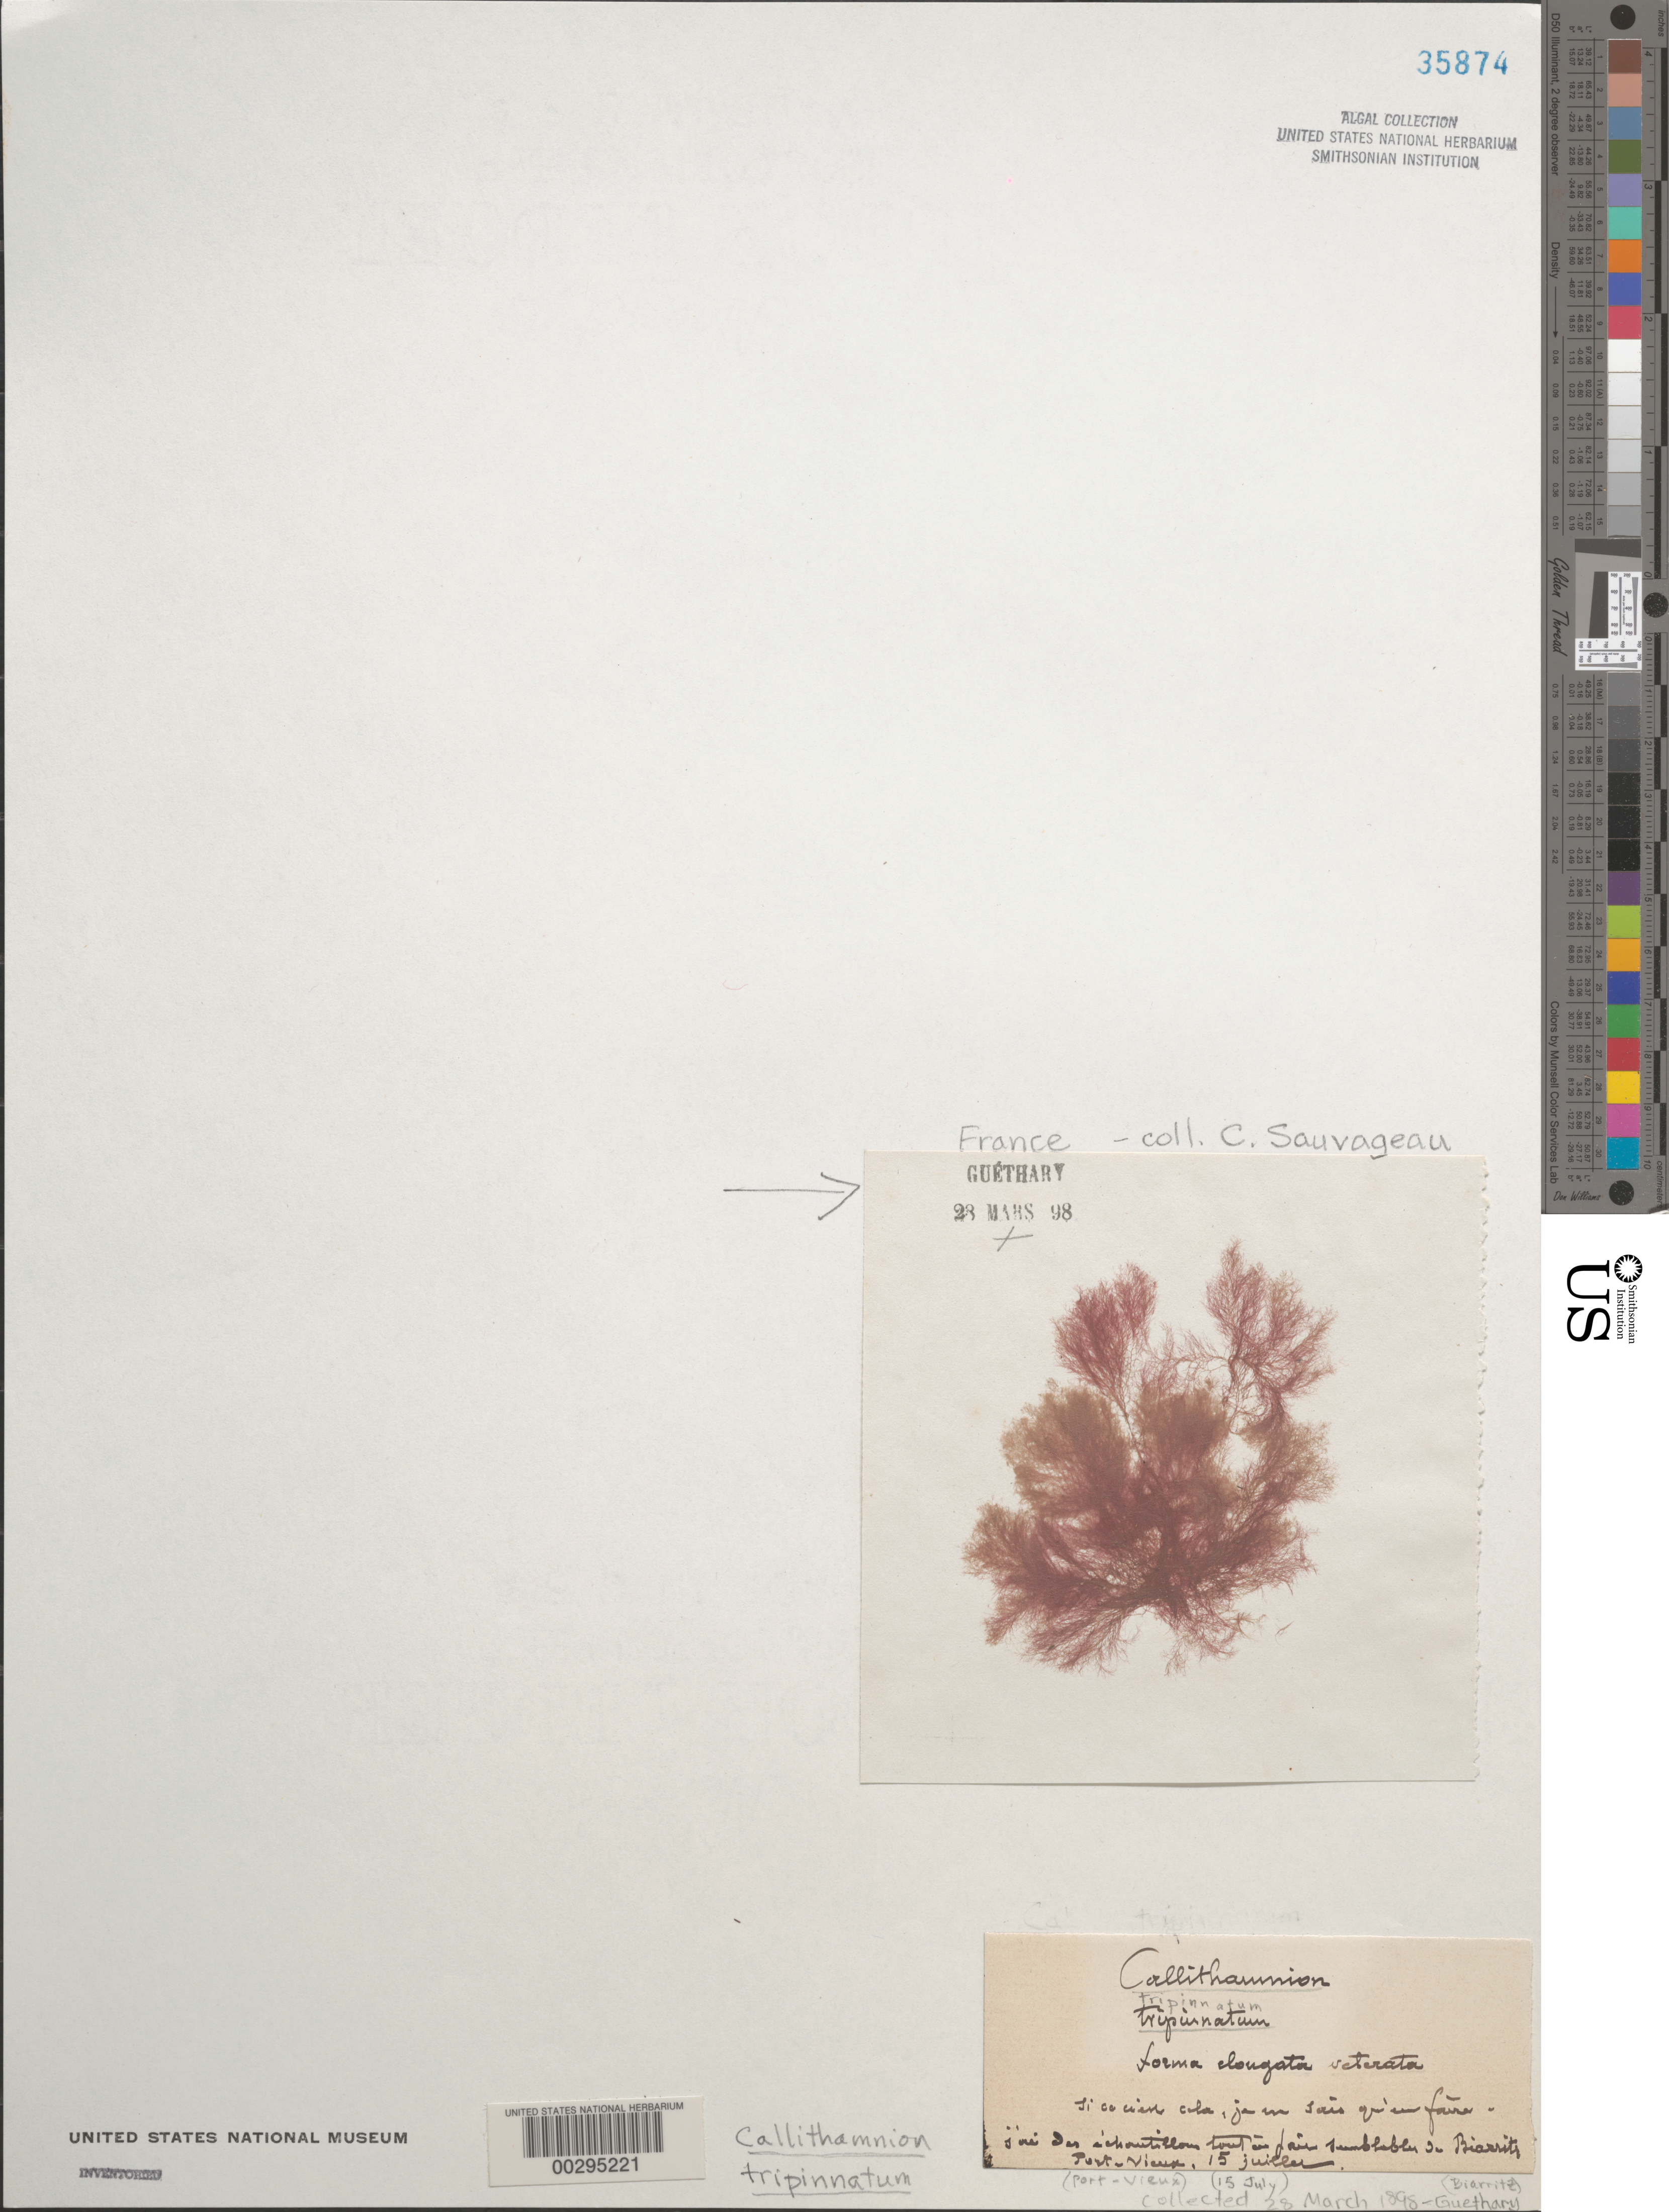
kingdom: Plantae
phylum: Rhodophyta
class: Florideophyceae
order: Ceramiales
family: Callithamniaceae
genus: Aglaothamnion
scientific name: Aglaothamnion tripinnatum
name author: (C. Agardh) Feldmann-Mazoyer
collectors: C. F. Sauvageau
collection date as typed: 28 Mar 1898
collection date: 1898-03-28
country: France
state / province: Nouvelle-Aquitaine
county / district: Pyrénées-Atlantiques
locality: Guethary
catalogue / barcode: US 35874